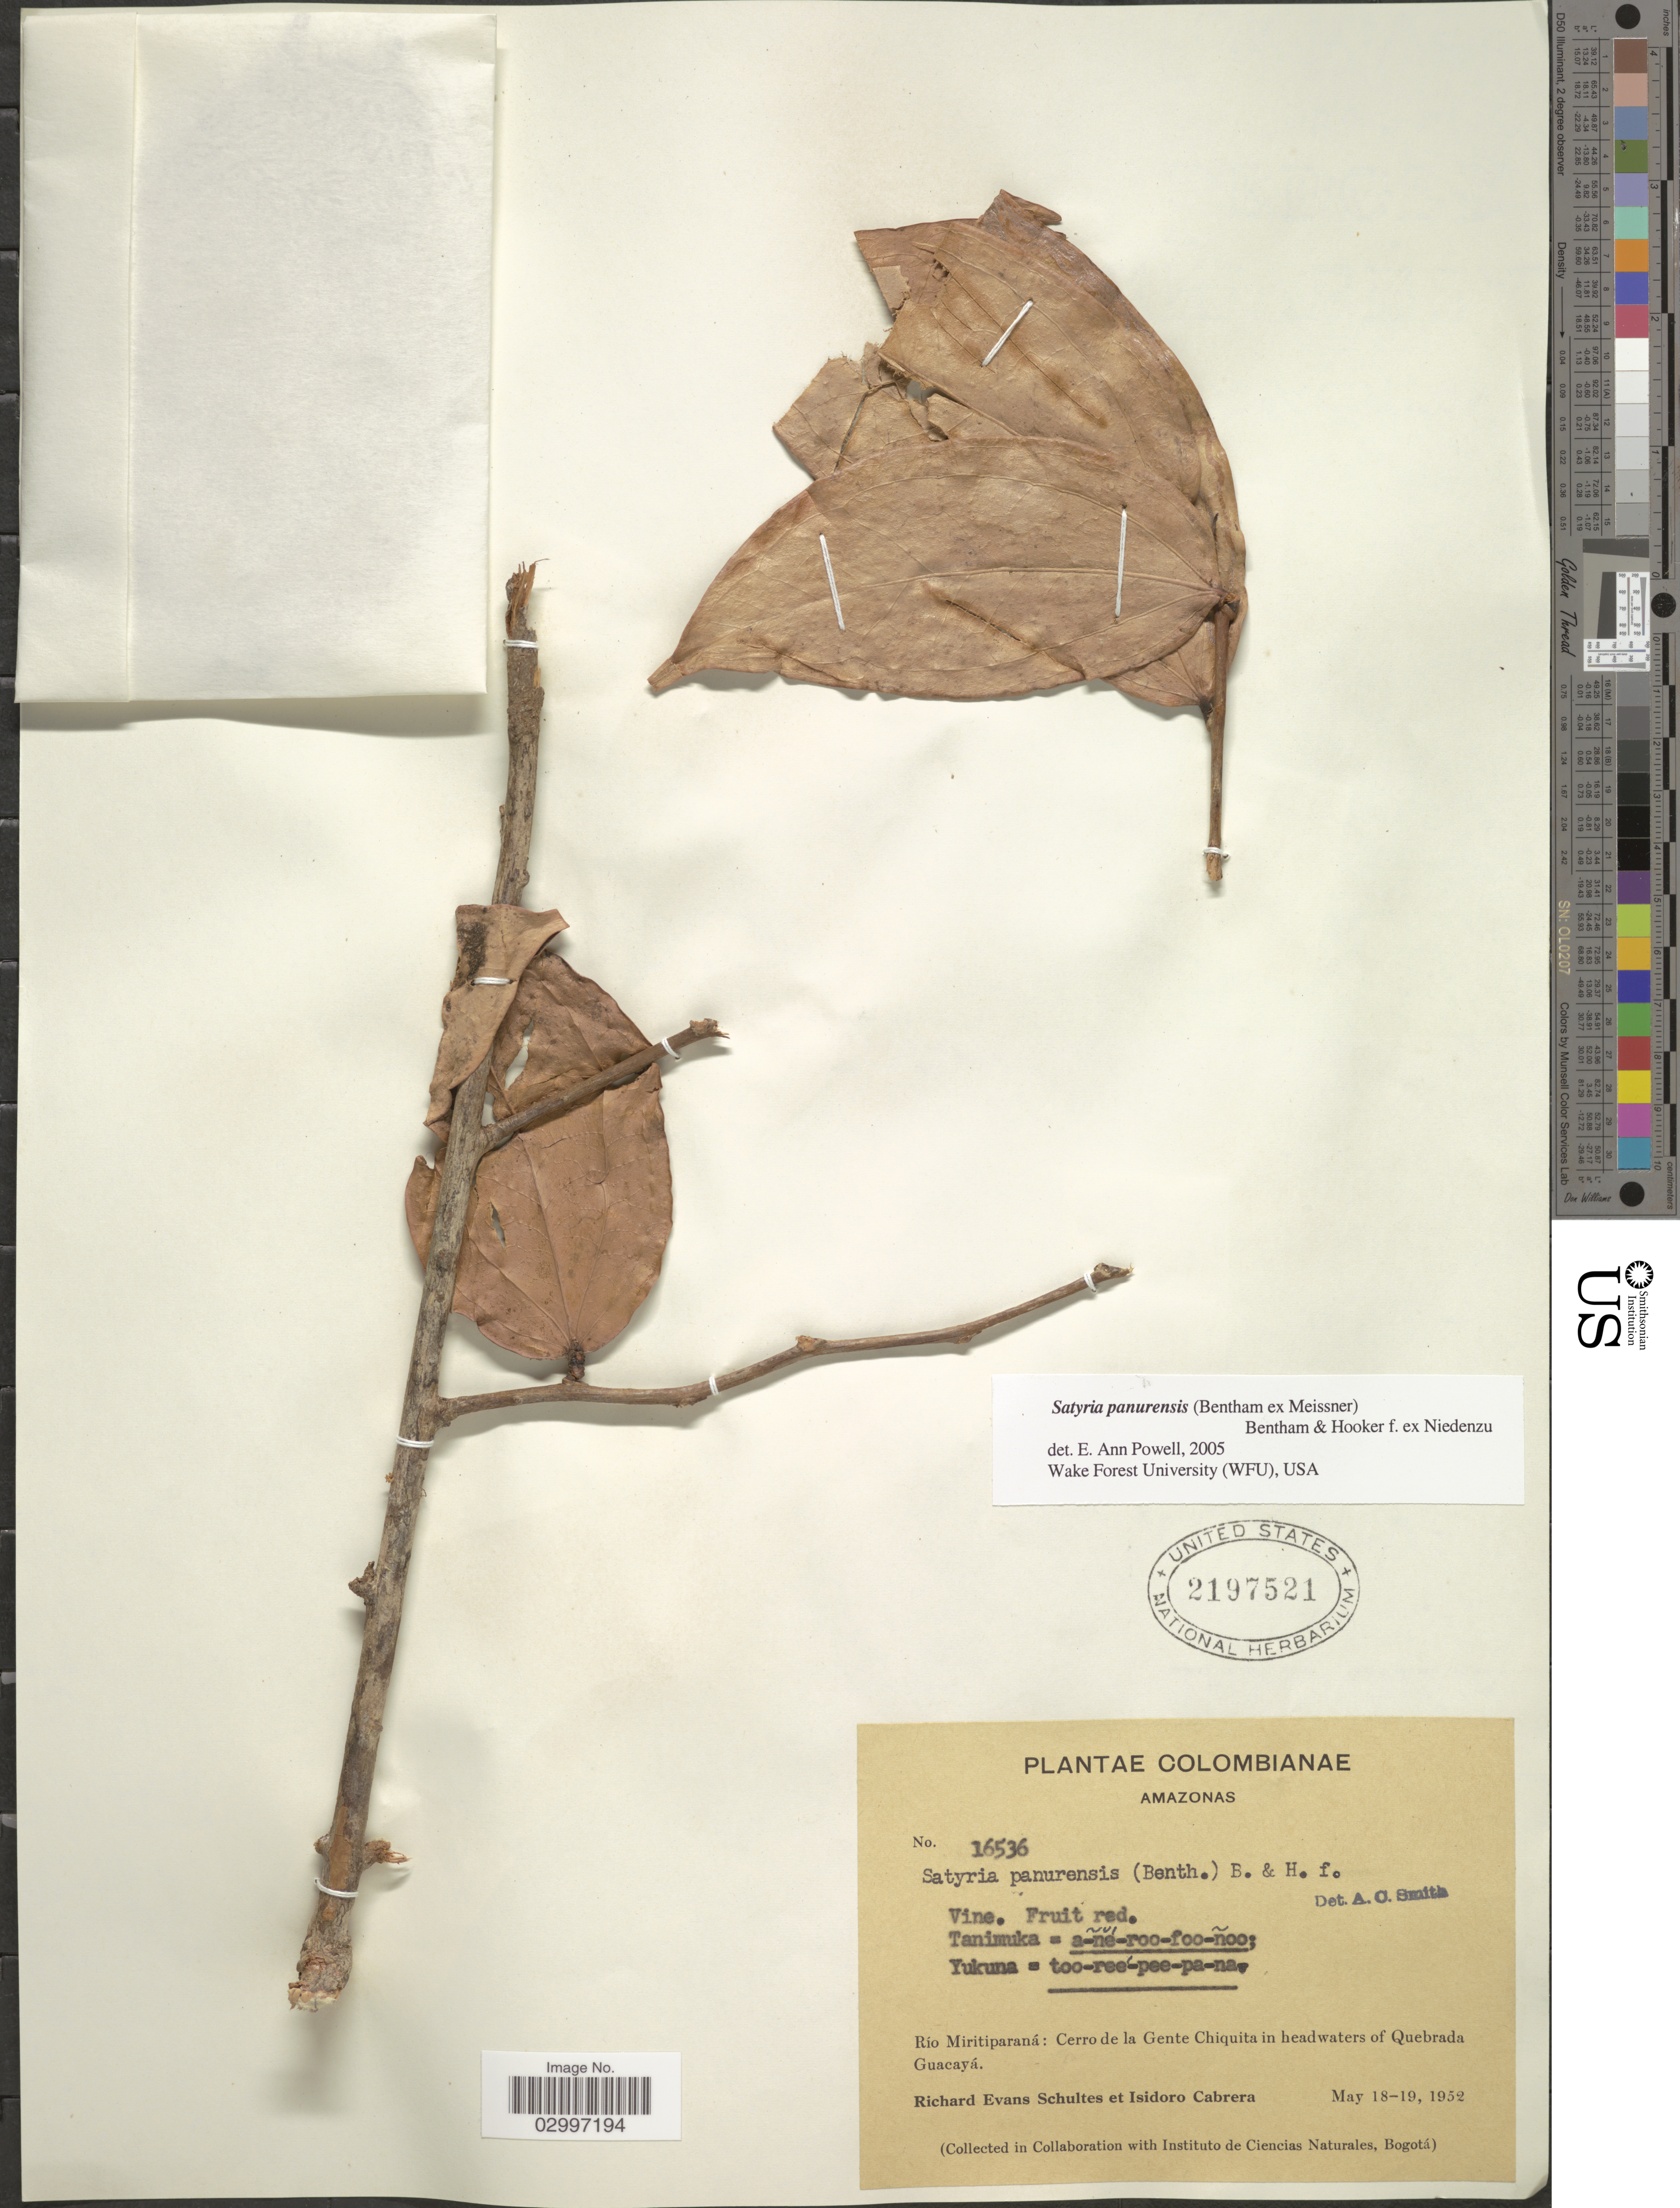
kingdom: Plantae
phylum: Tracheophyta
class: Magnoliopsida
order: Ericales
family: Ericaceae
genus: Satyria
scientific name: Satyria panurensis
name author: (Benth. ex Meisn.) Benth. & Hook. f. ex Nied.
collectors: R. E. Schultes & I. Cabrera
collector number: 16536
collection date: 1952-05-18/1952-05-19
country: Colombia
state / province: Amazônas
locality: Río Miritiparaná: Cerro de la Gente Chiquita in headwaters of Quebrada Guacayá.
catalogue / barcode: US 2197521